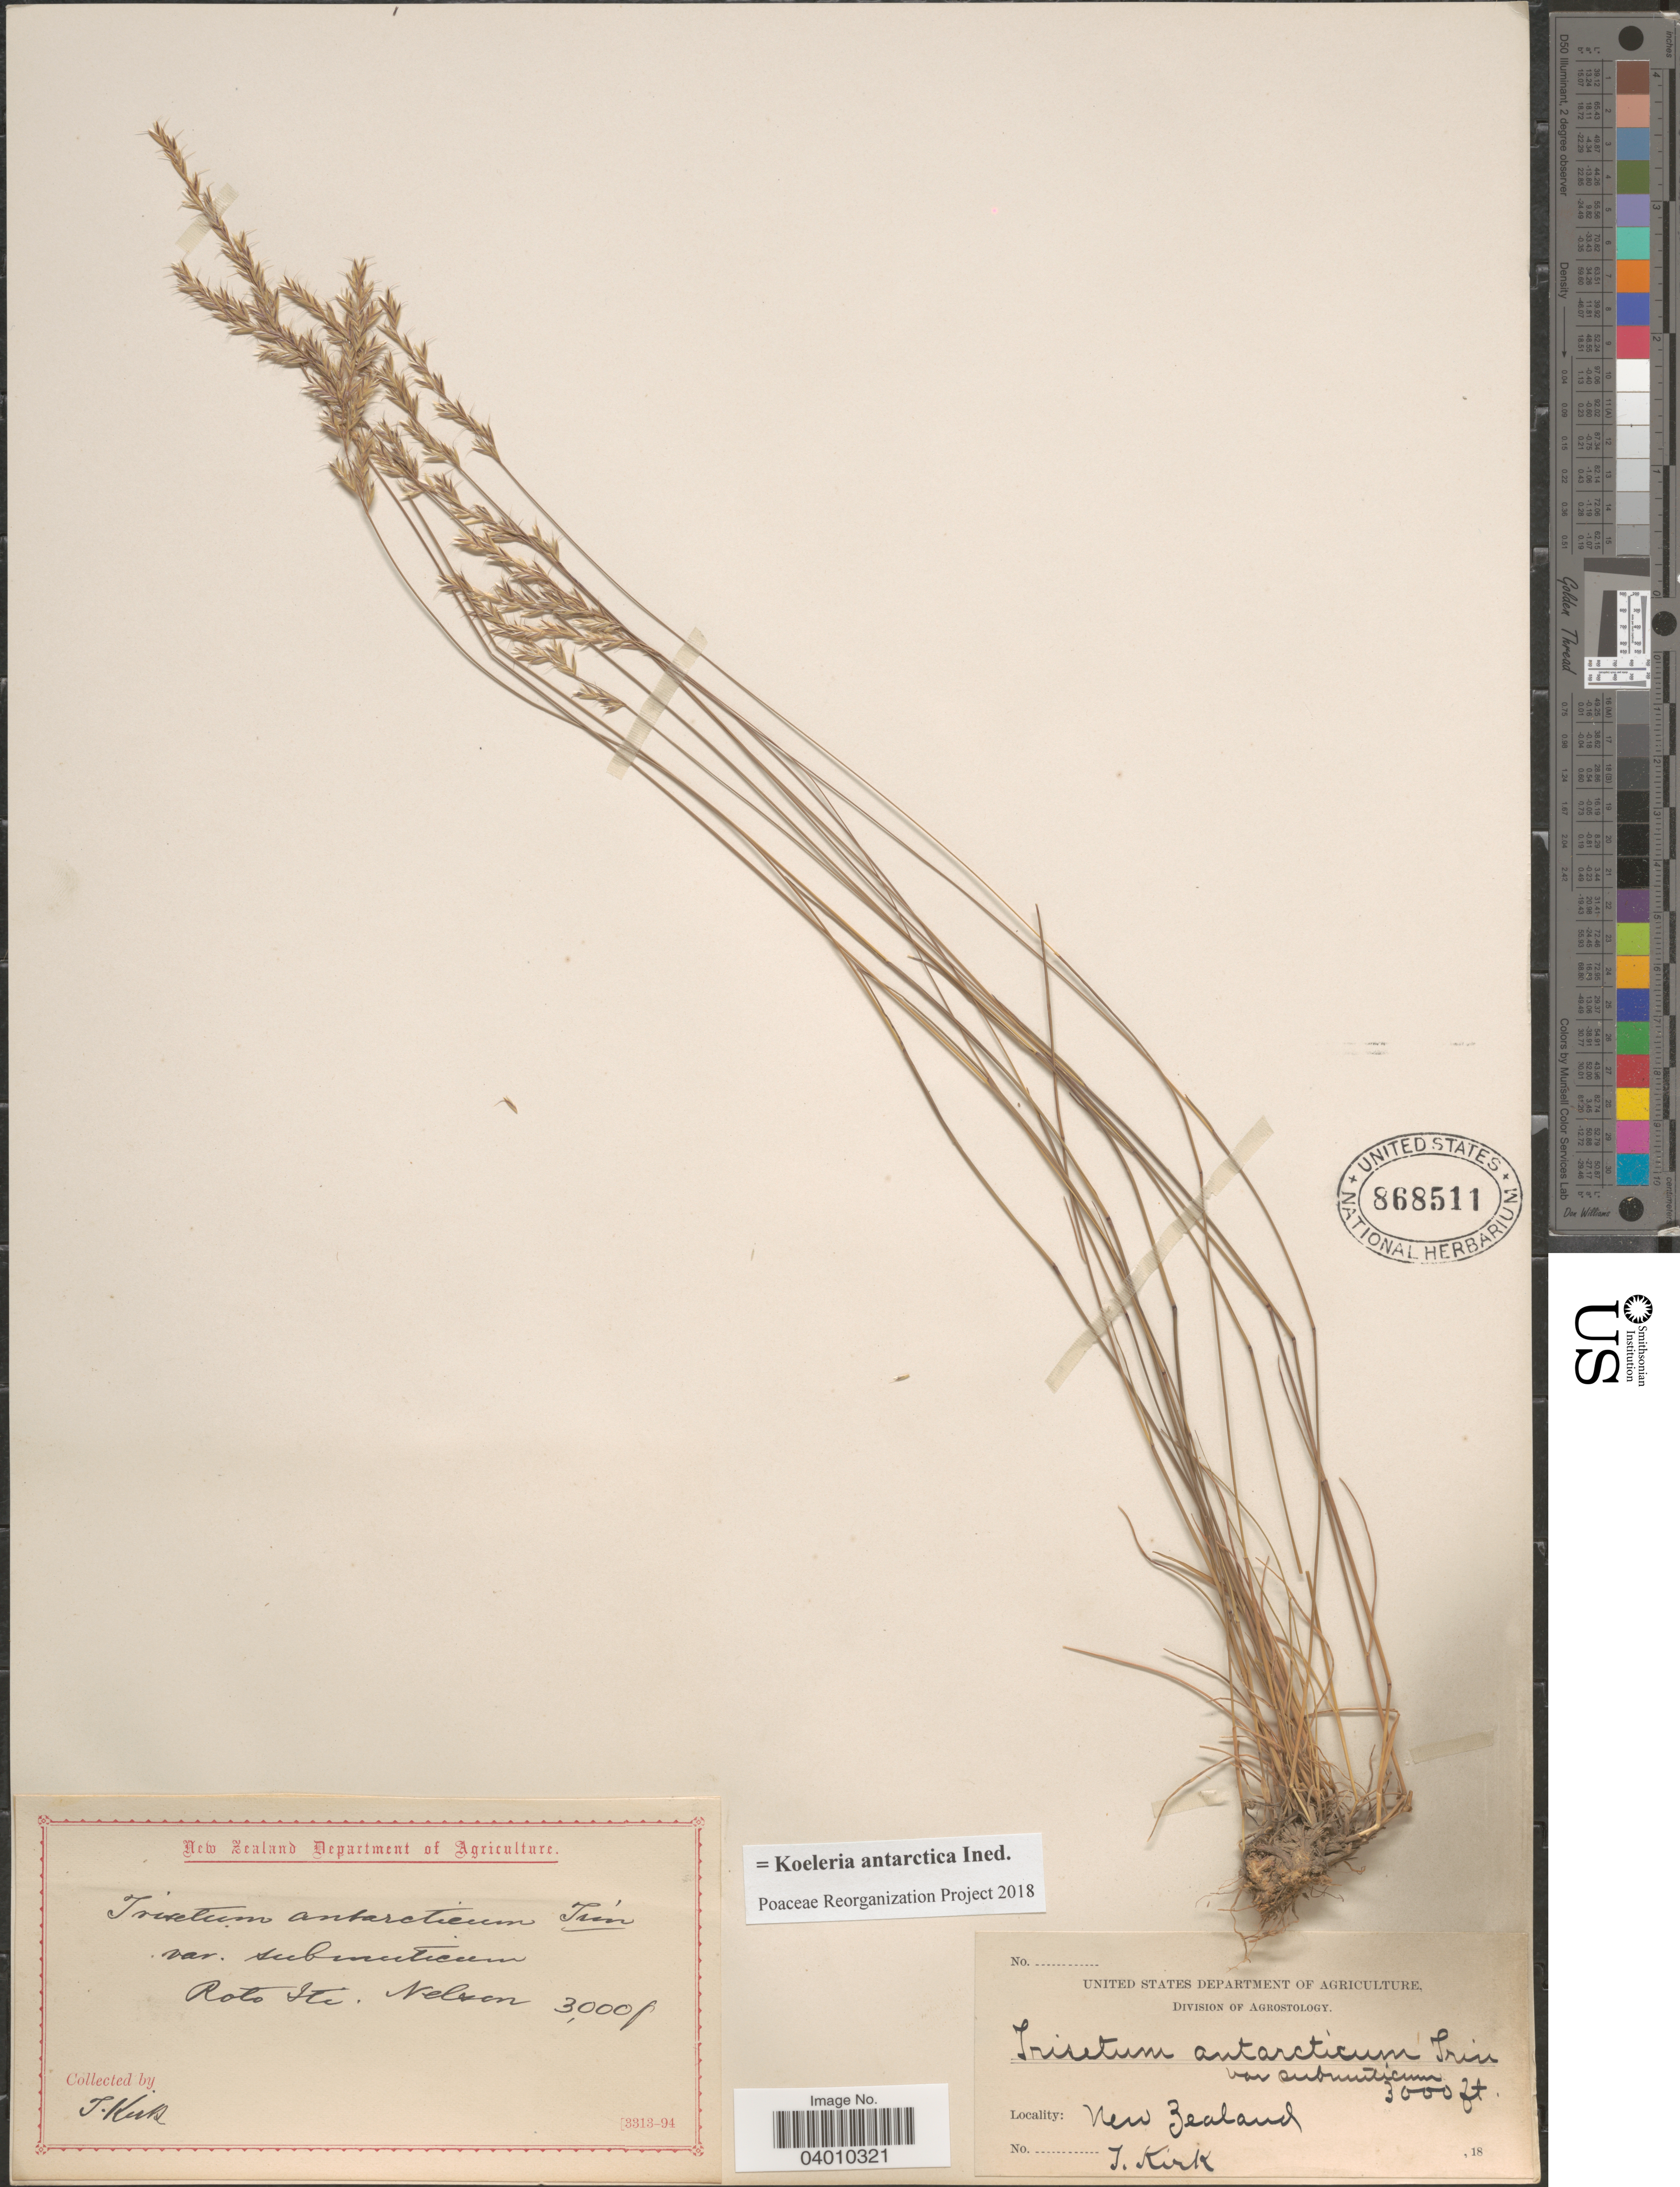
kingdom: Plantae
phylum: Tracheophyta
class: Liliopsida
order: Poales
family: Poaceae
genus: Koeleria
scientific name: Koeleria antarctica ined.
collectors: T. Kirk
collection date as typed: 18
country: New Zealand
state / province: Nelson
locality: Roto Iti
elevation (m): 914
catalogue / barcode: US 868511